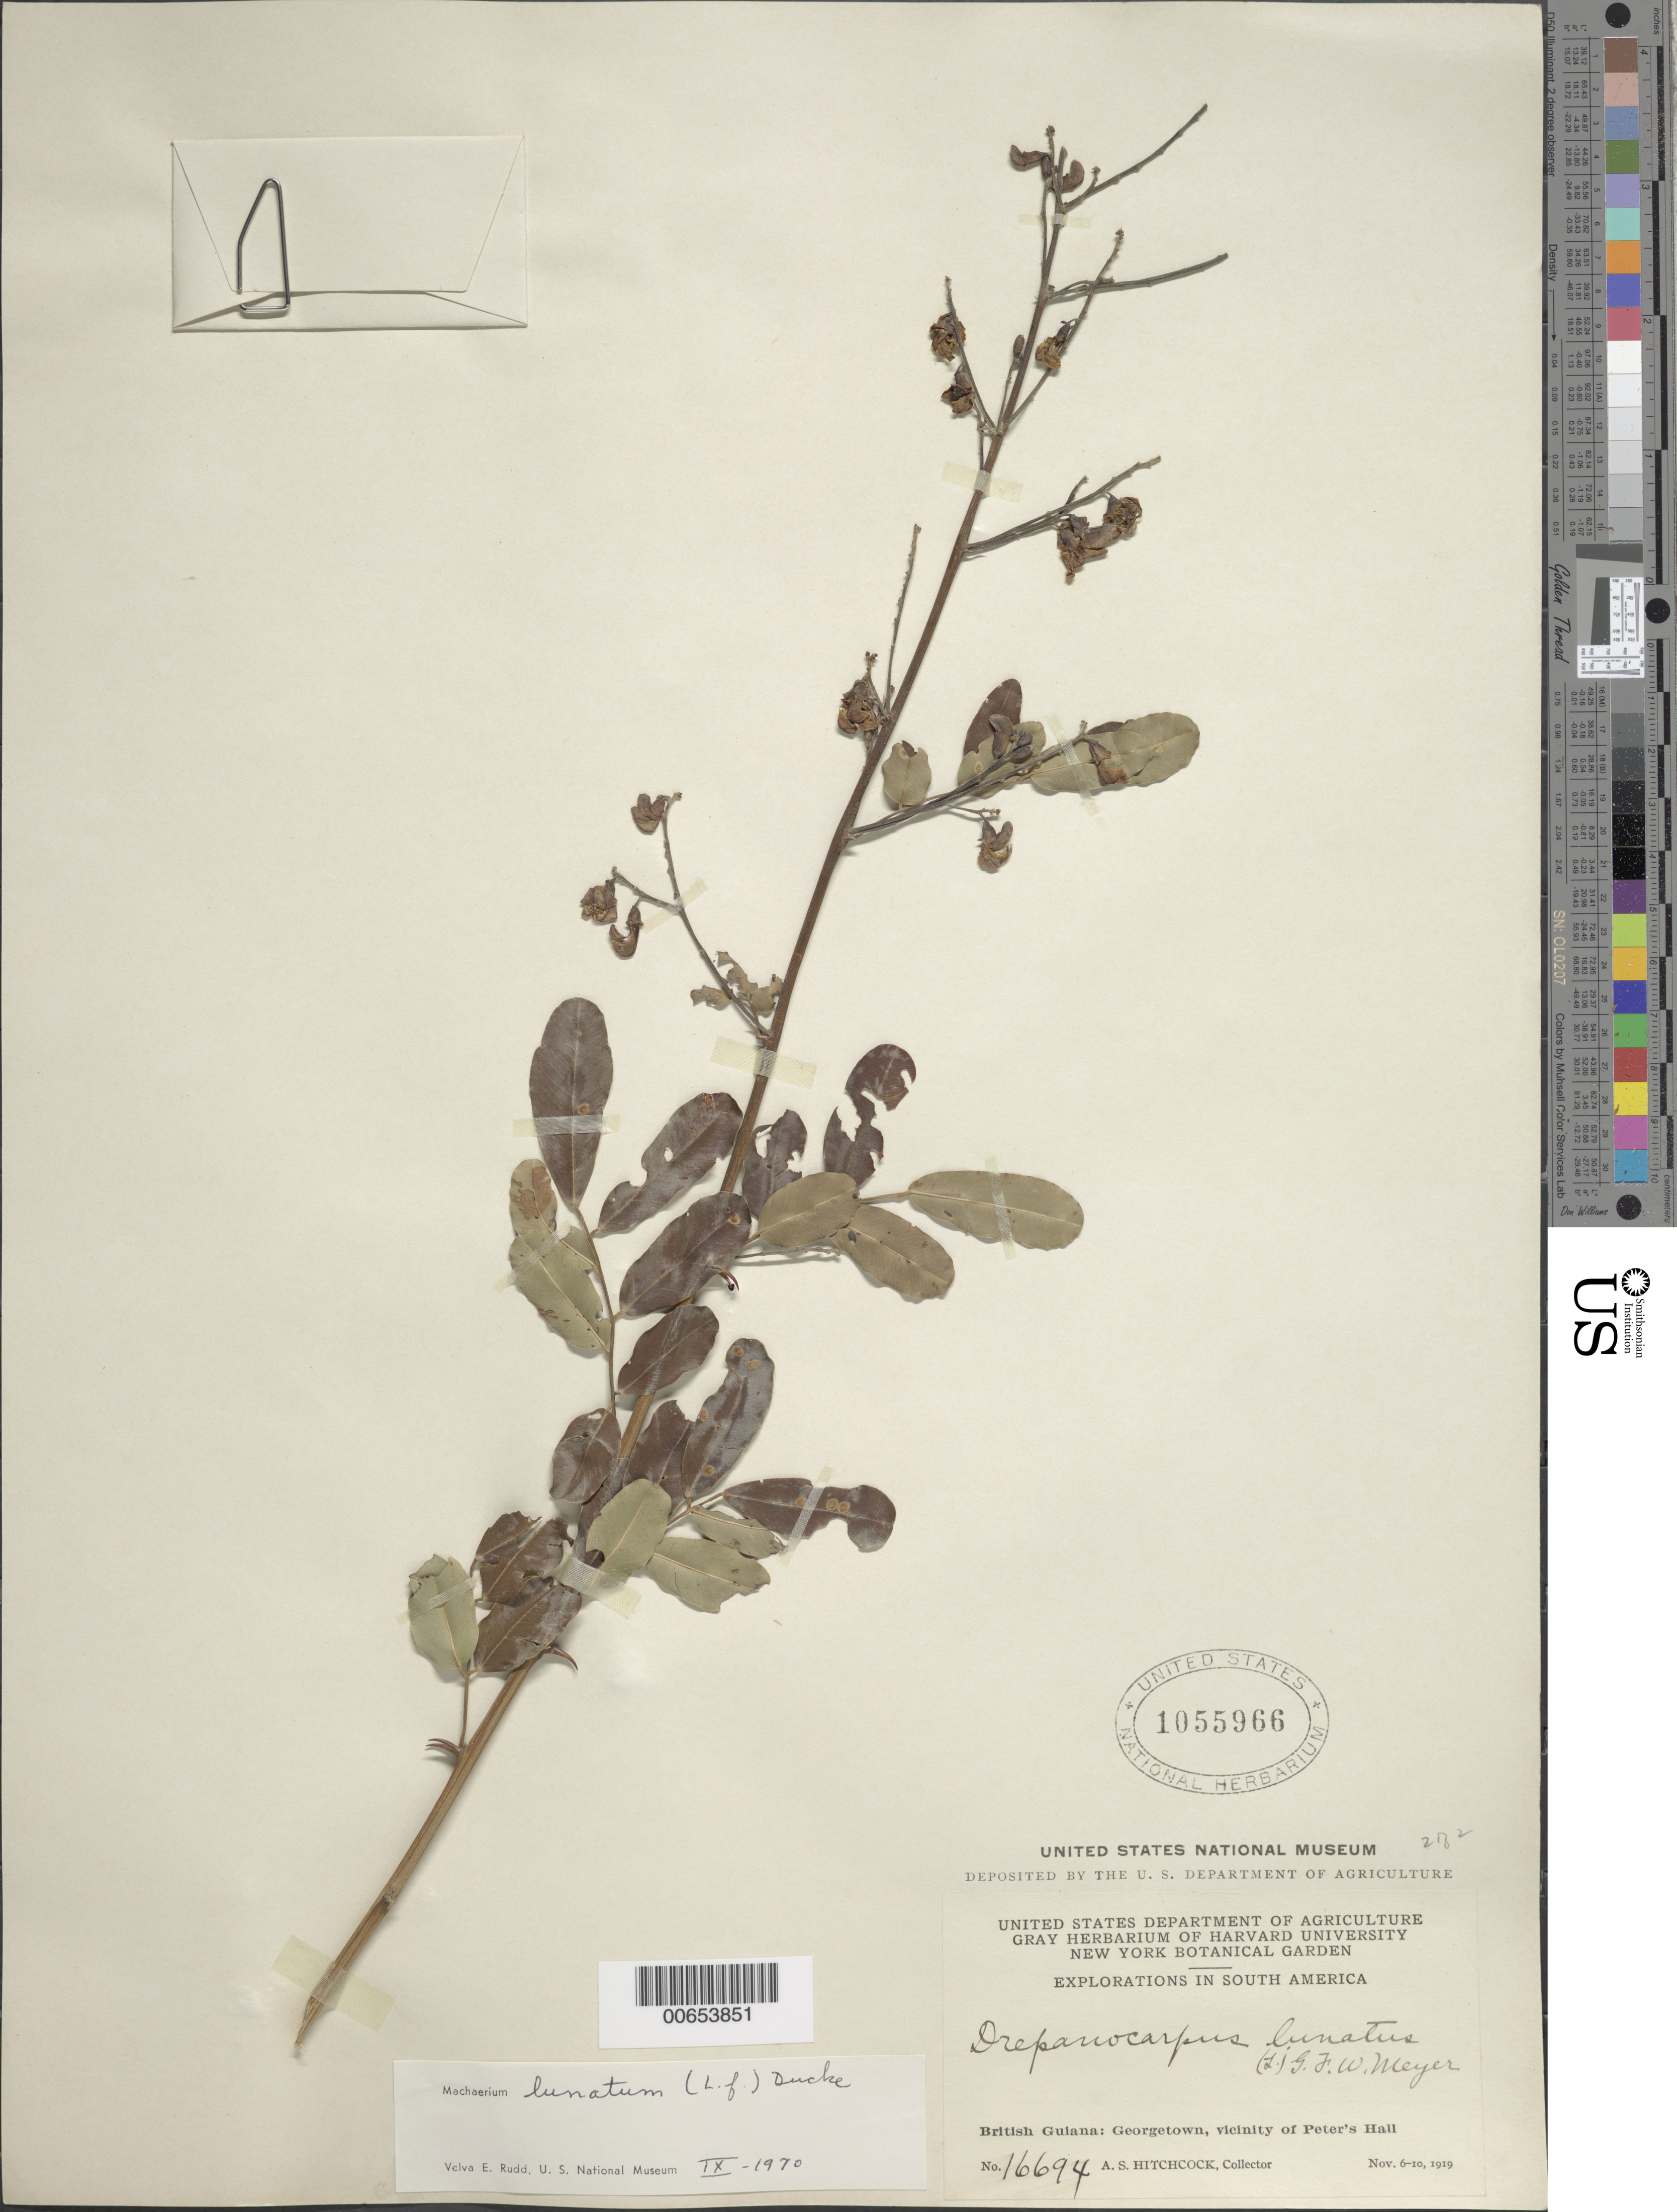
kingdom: Plantae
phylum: Tracheophyta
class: Magnoliopsida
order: Fabales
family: Fabaceae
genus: Machaerium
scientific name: Machaerium lunatum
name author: (L. f.) Ducke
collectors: A. S. Hitchcock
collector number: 16694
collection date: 1919-11-06/1919-11-10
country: Guyana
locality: British Guiana: Georgetown, vicinity of Peter's Hall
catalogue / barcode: US 1055966